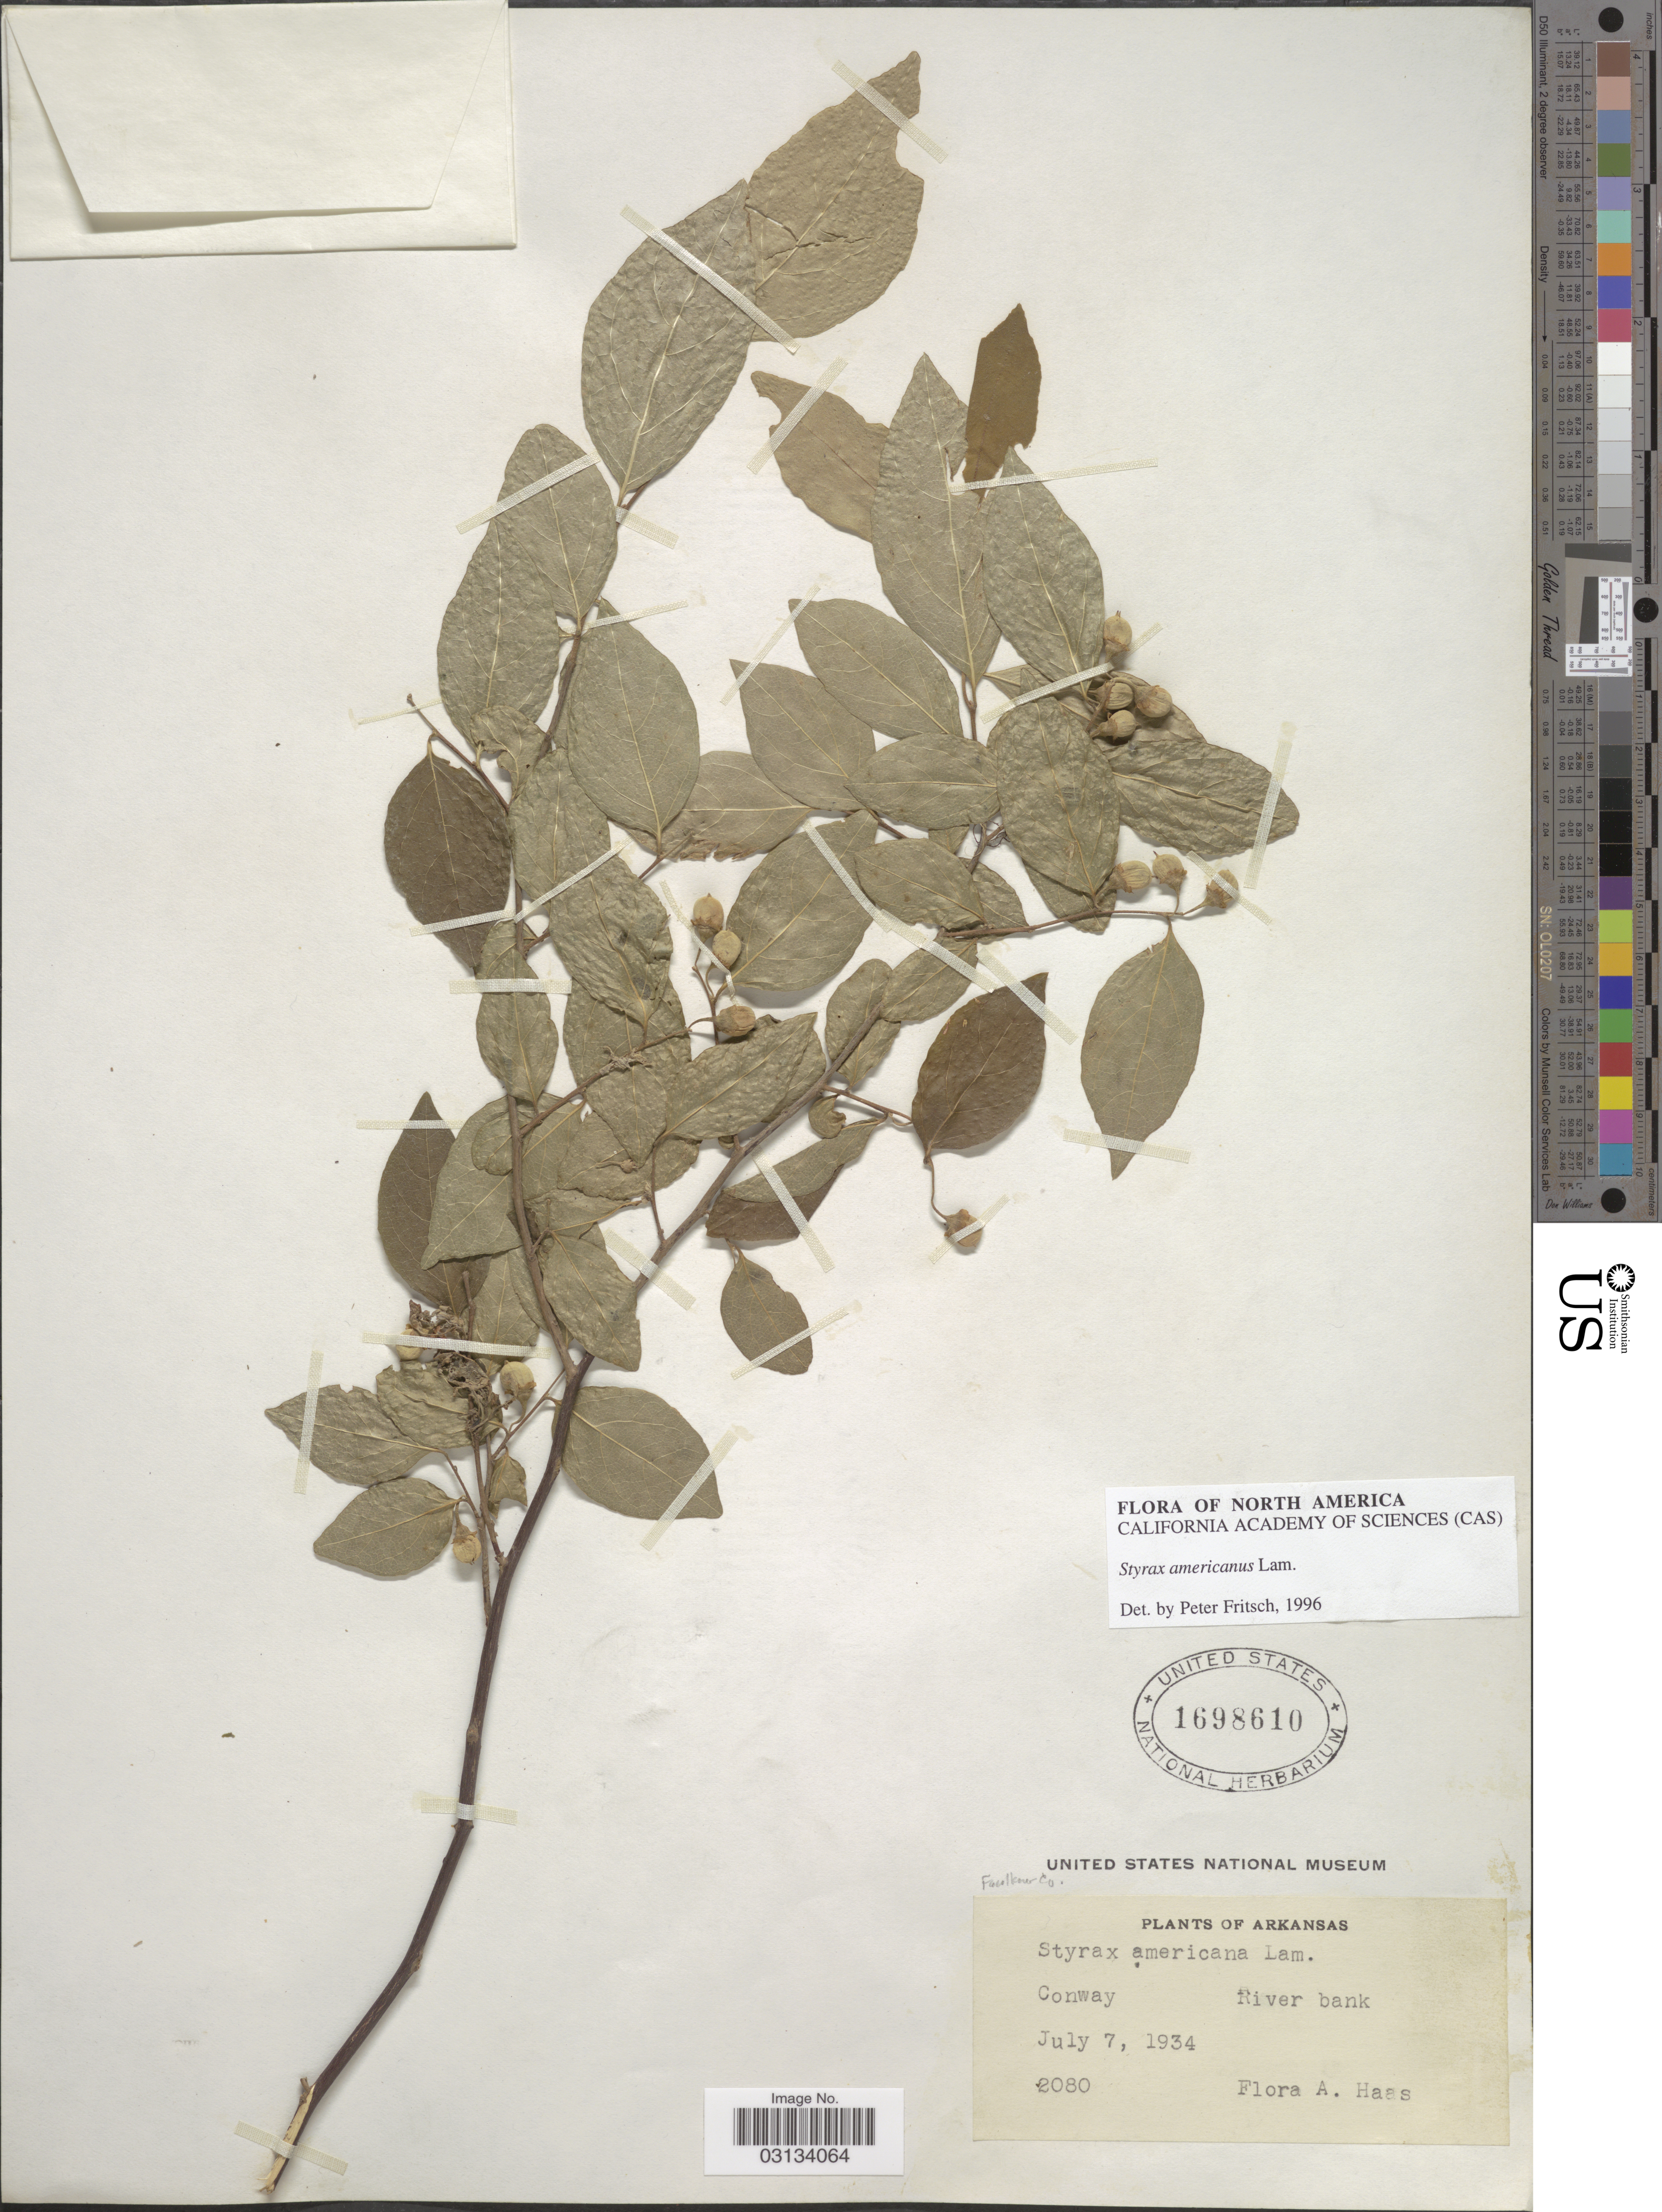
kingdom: Plantae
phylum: Tracheophyta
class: Magnoliopsida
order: Ericales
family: Styracaceae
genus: Styrax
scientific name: Styrax americanus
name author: Lam.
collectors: F. A. Haas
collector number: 2080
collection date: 1934-07-07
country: United States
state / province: Arkansas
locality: Conway. River bank. Faulkner Co.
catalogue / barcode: US 1698610